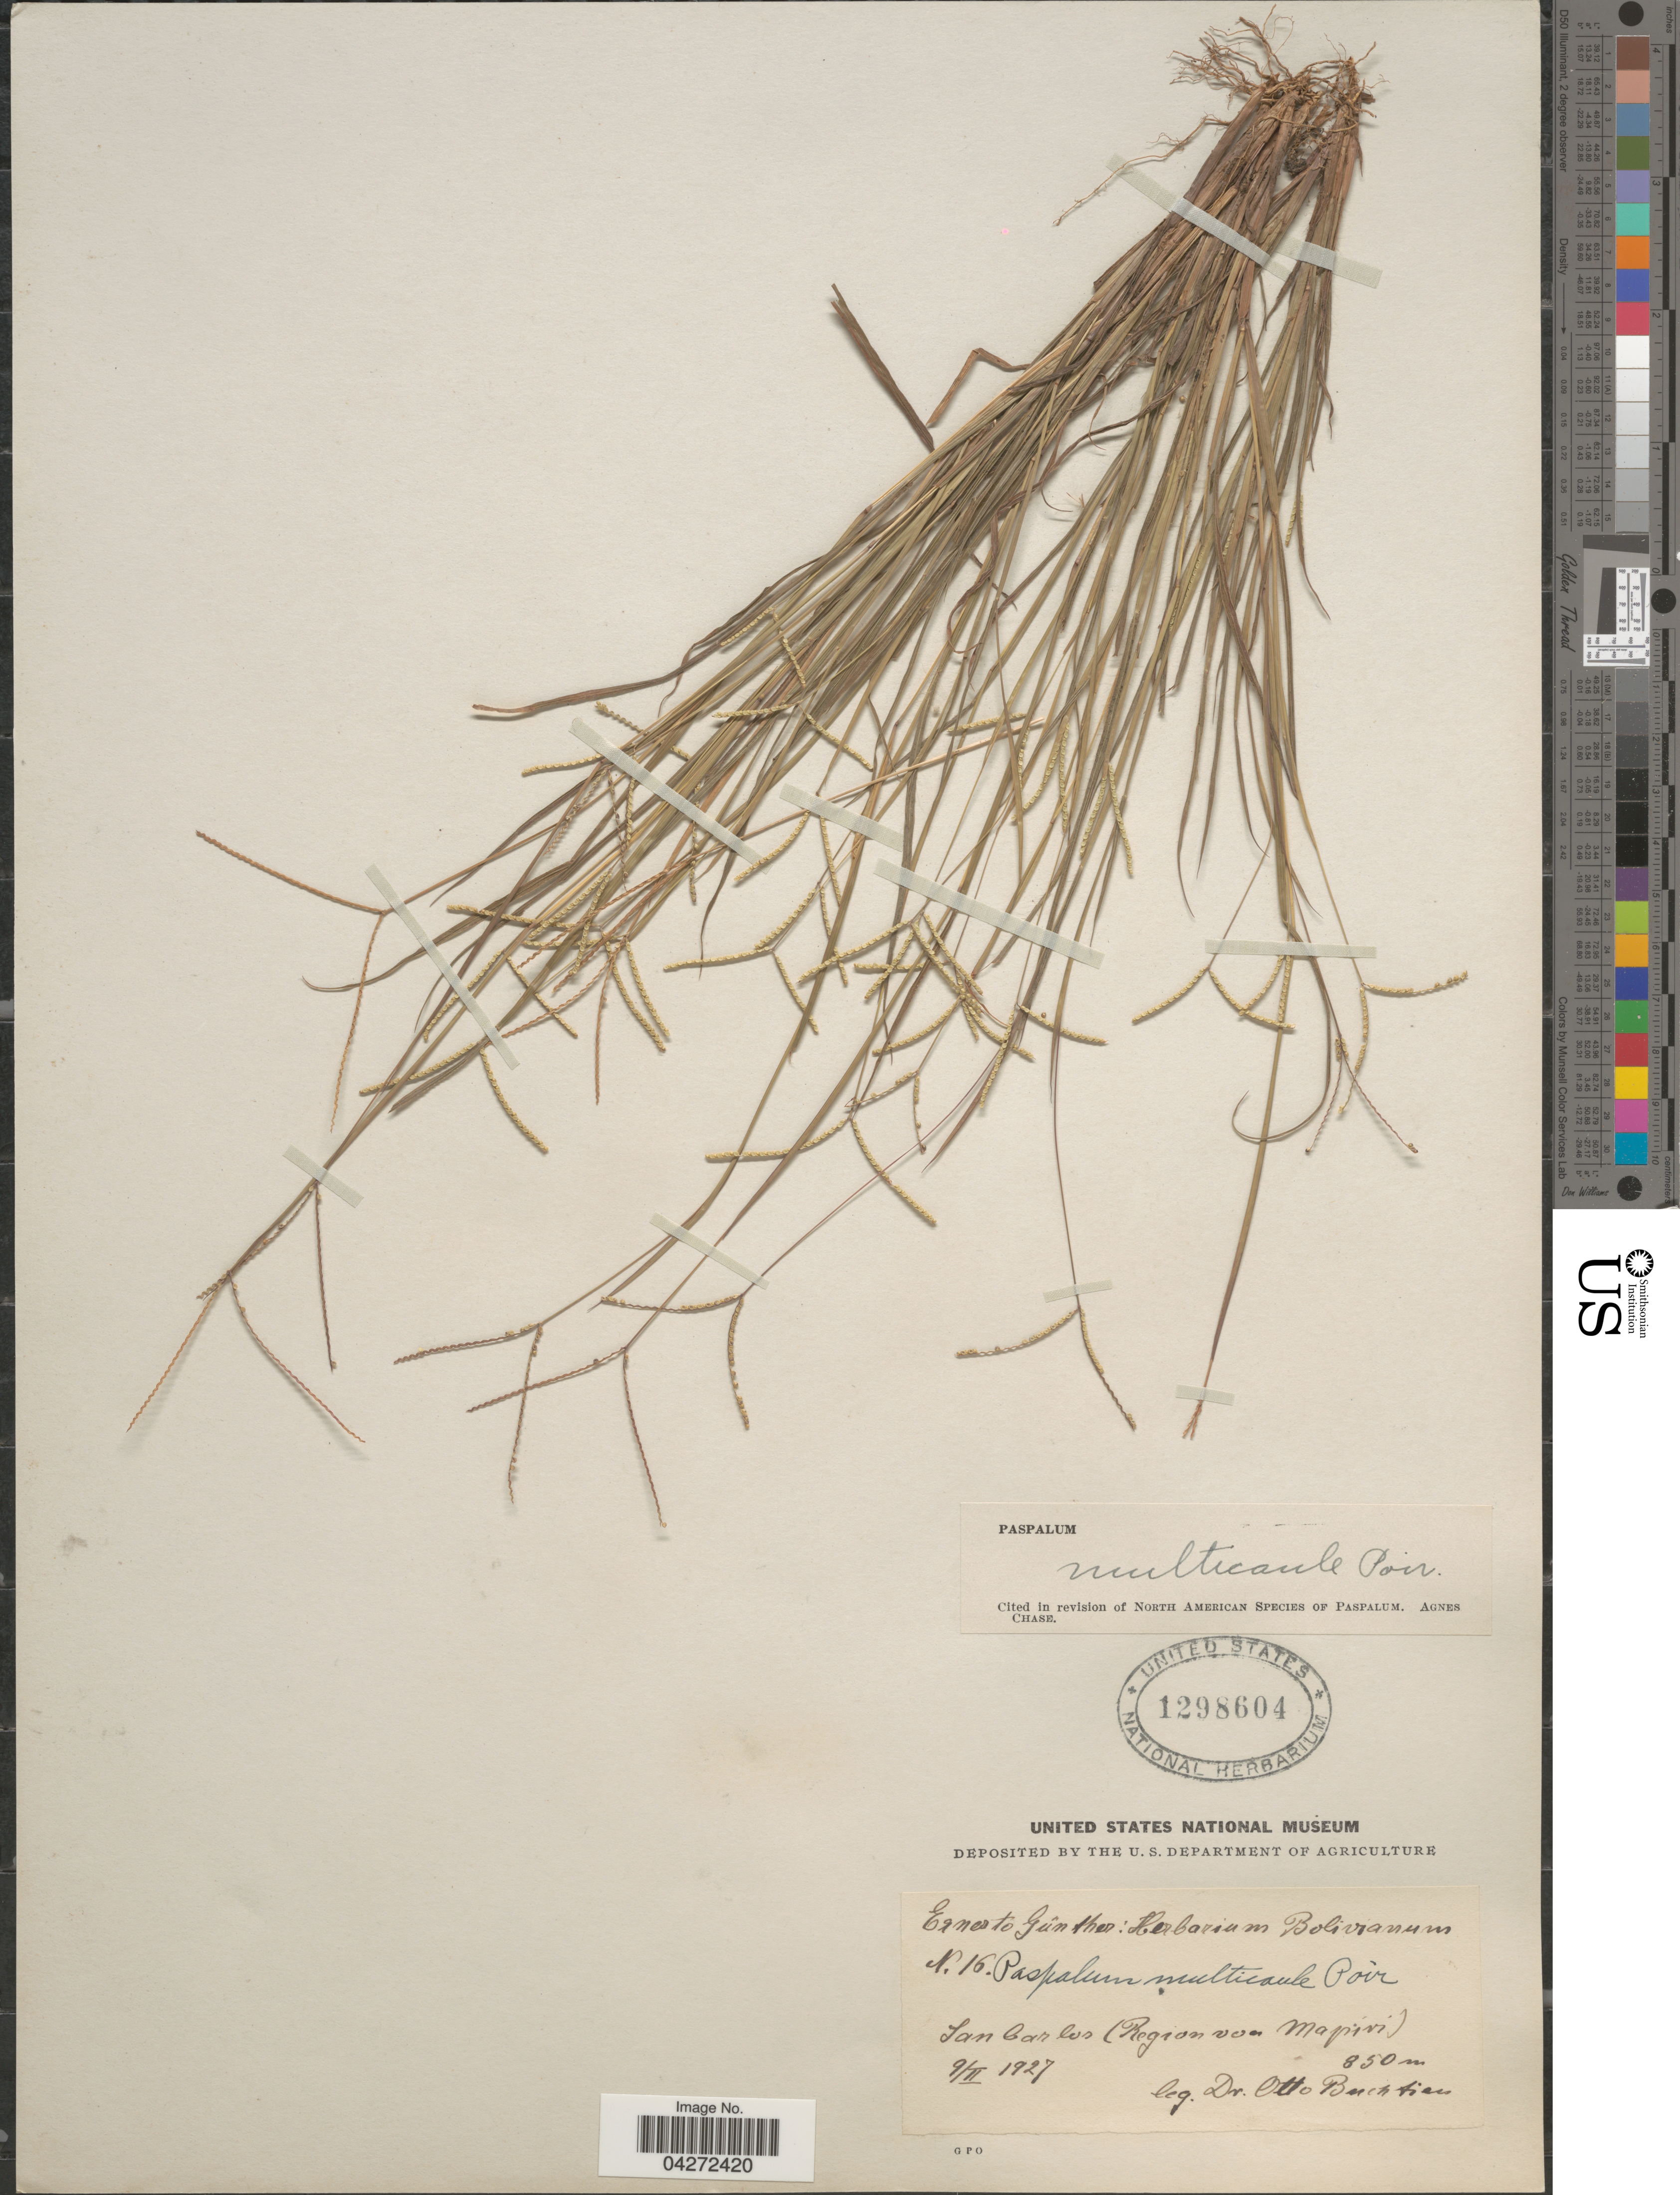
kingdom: Plantae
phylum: Tracheophyta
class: Liliopsida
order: Poales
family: Poaceae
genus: Paspalum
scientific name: Paspalum multicaule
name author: Poir.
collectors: O. Buchtien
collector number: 16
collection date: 1927-02-09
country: Bolivia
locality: San Carlos (Region von Mapiri).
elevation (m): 850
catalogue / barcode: US 1298604